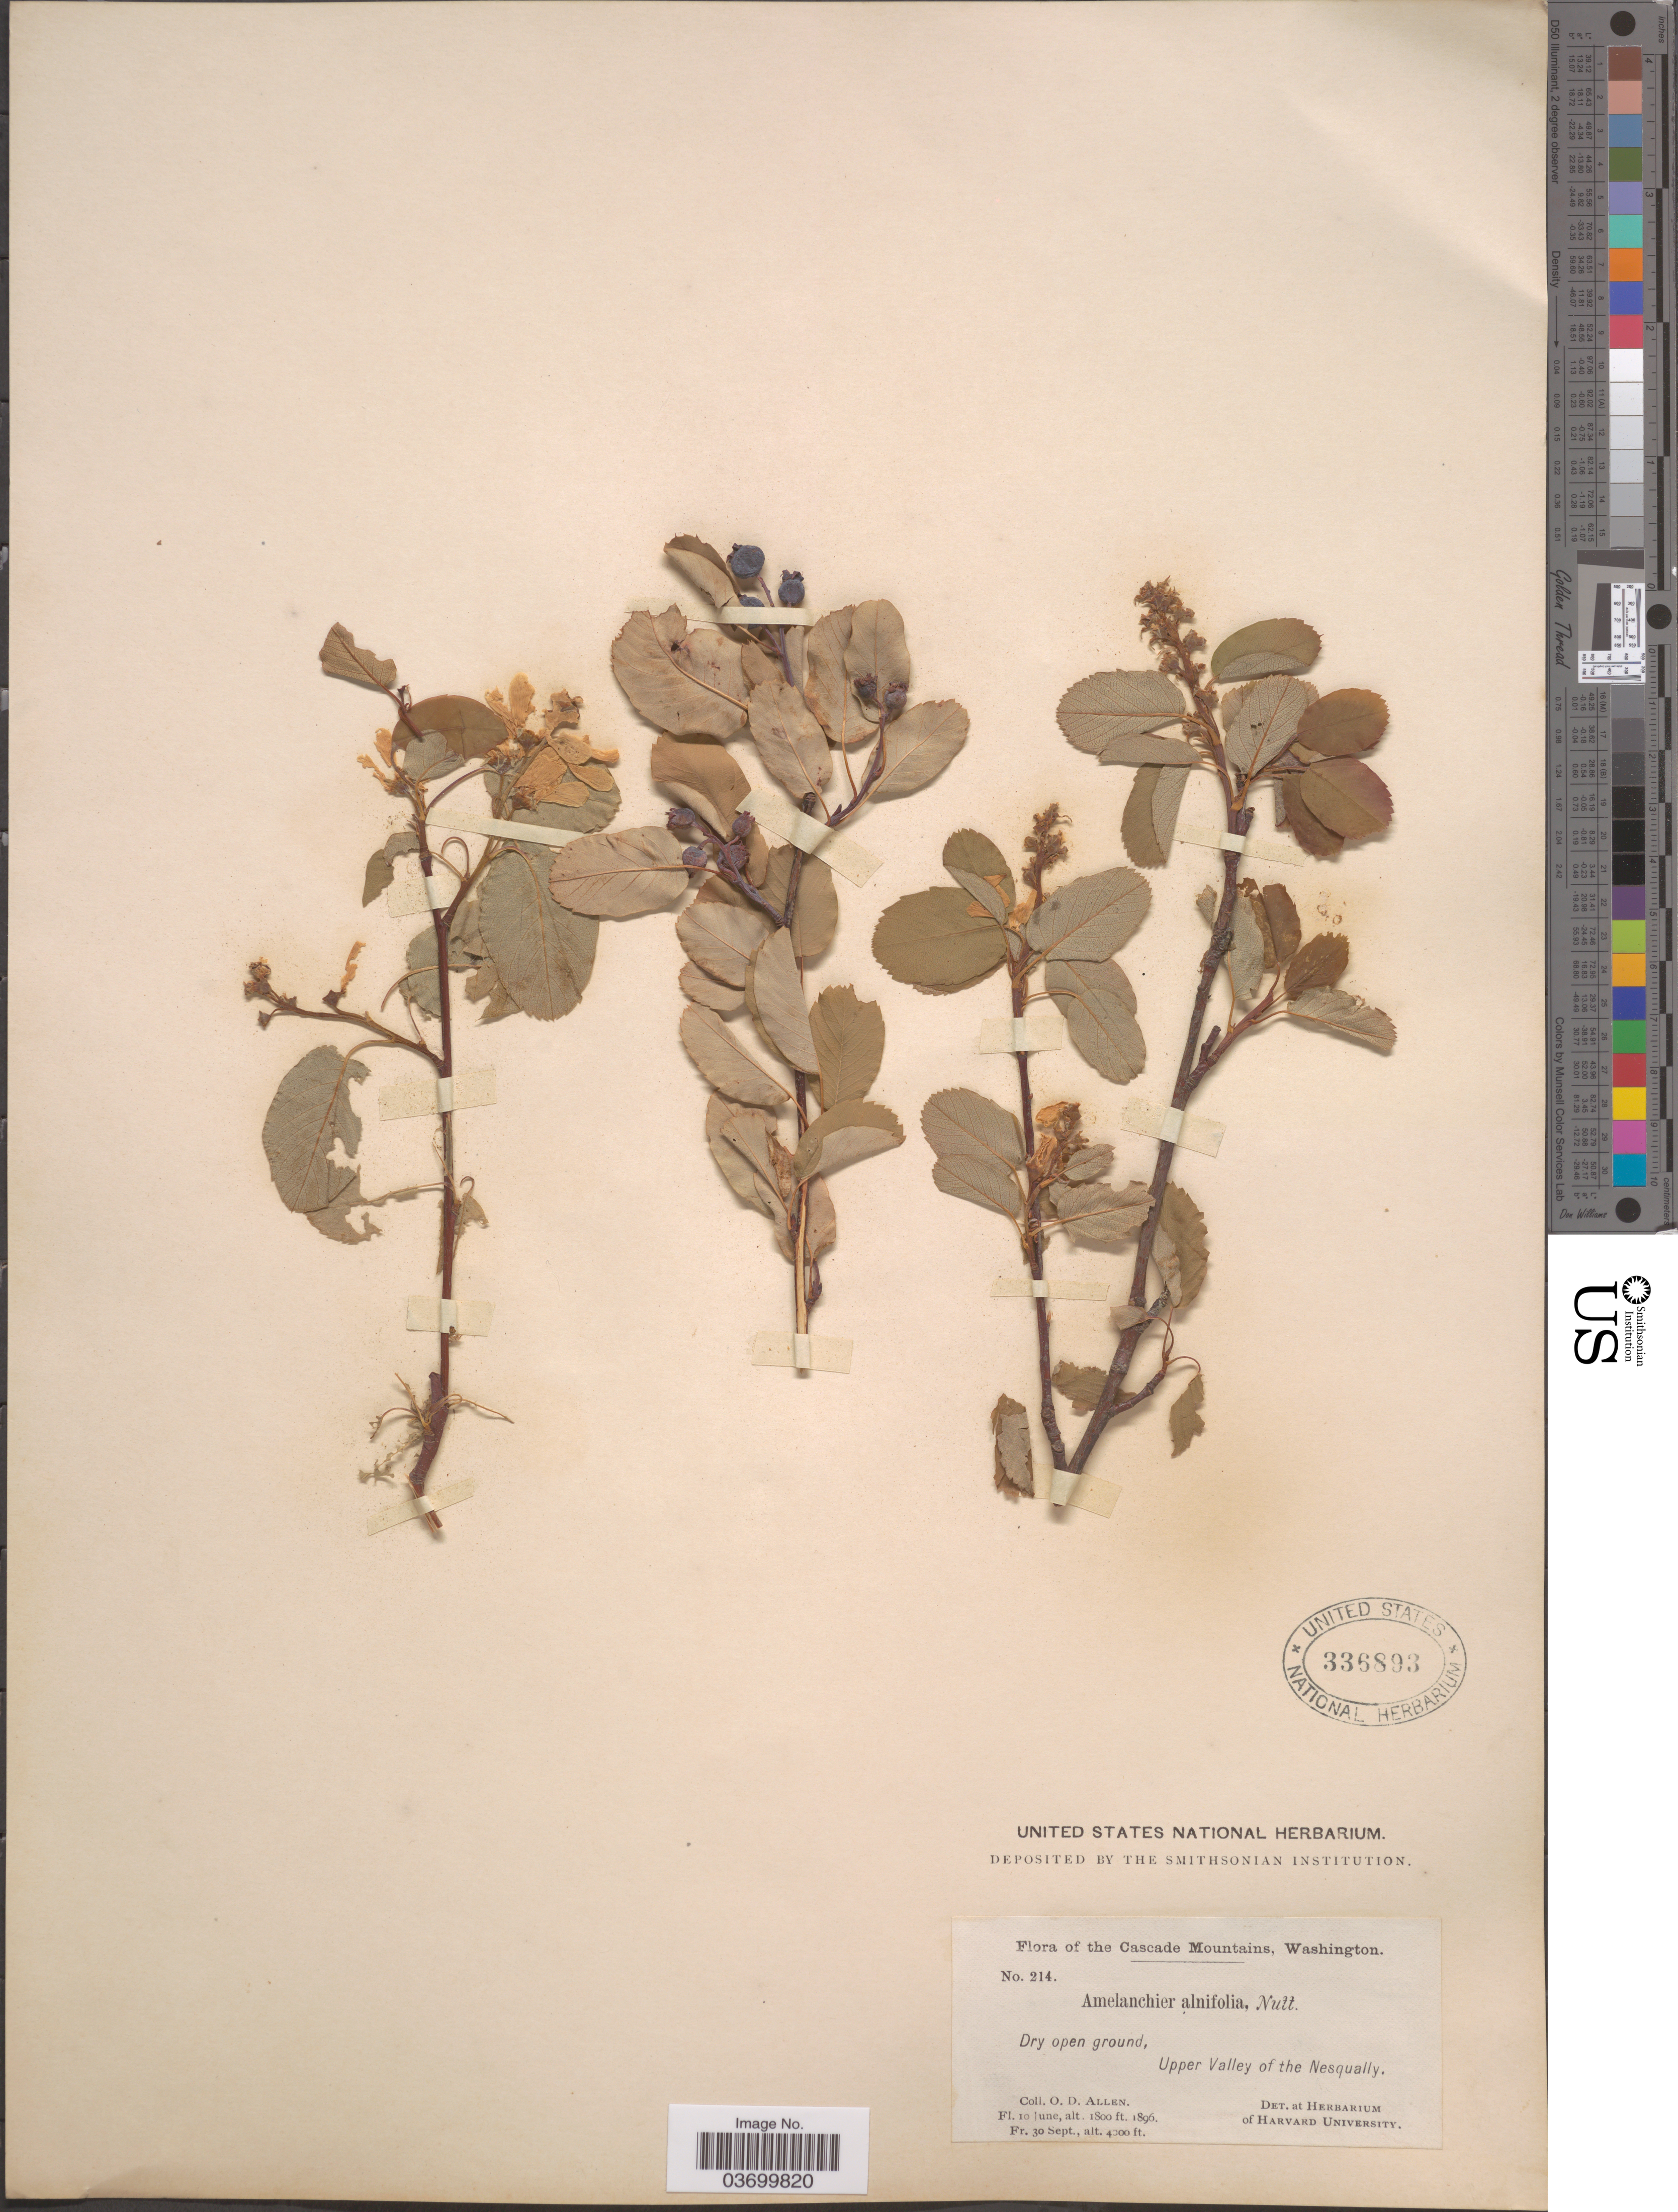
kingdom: Plantae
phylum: Tracheophyta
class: Magnoliopsida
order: Rosales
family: Rosaceae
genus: Amelanchier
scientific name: Amelanchier alnifolia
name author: (Nutt.) Nutt. ex M. Roem.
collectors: O. D. Allen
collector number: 214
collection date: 1896-06-10/1896-09-30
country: United States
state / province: Washington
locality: Cascade Mountains. Upper Valley of the Nesqually.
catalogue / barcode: US 336893